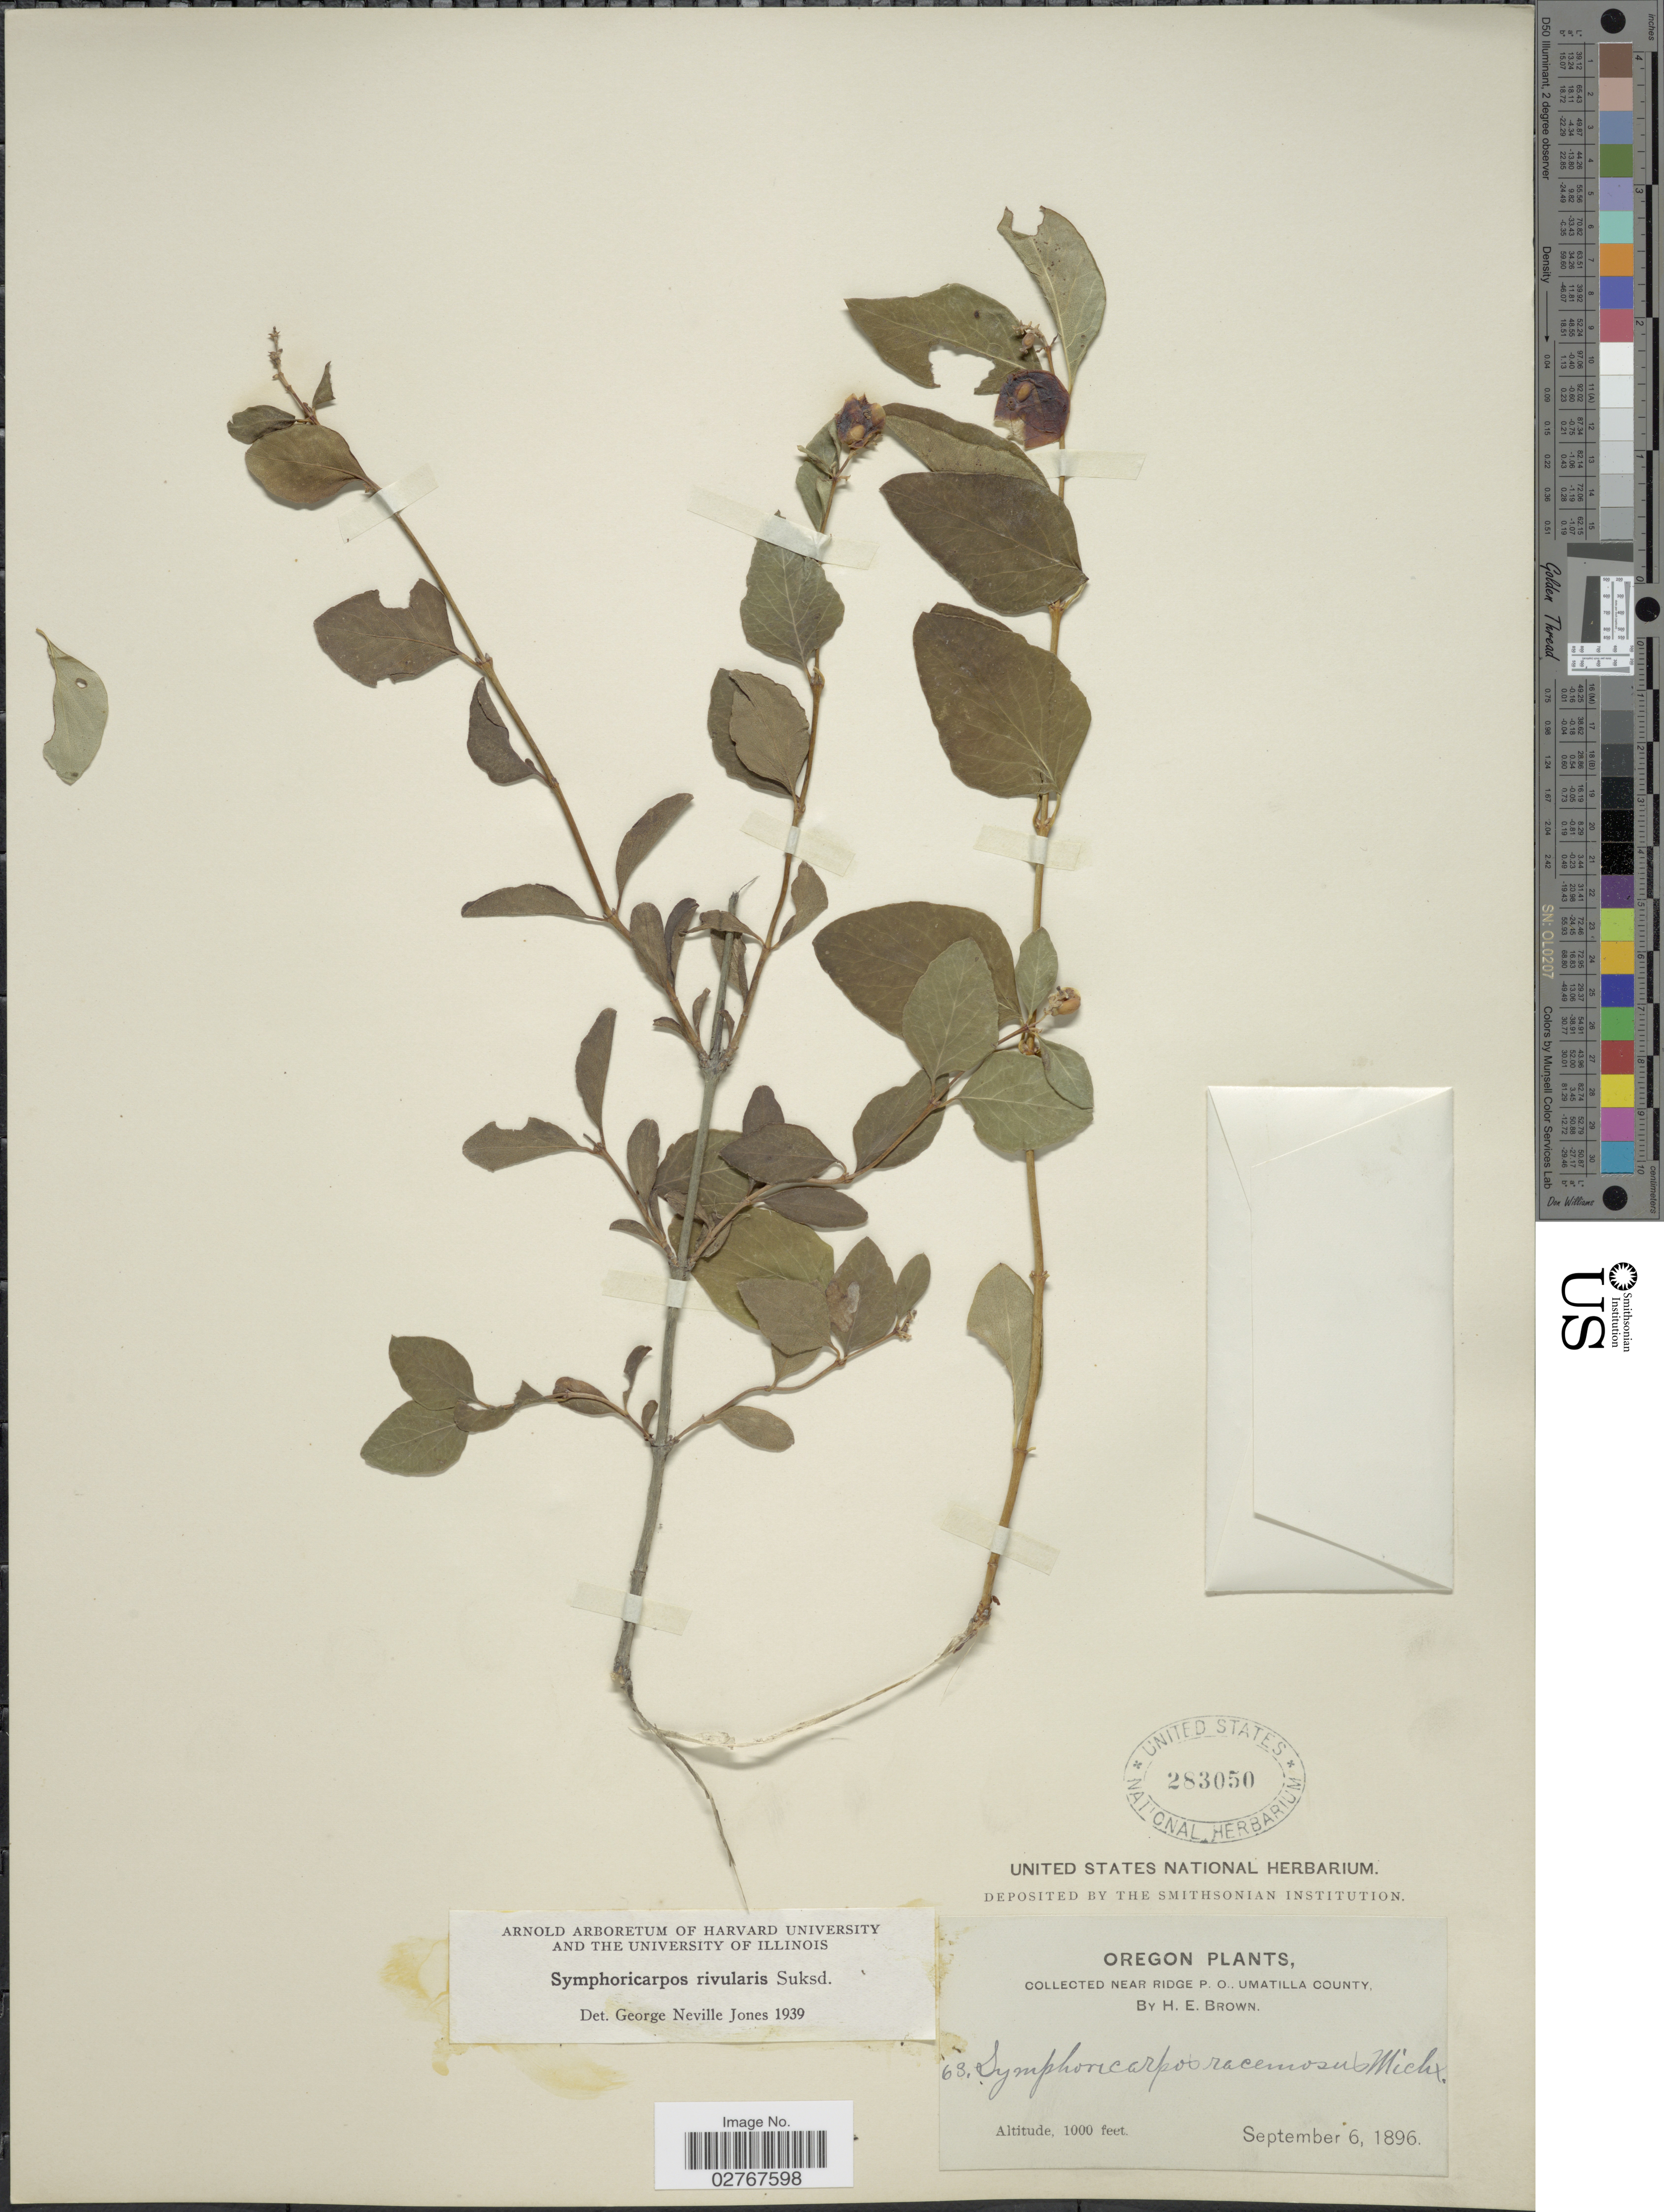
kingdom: Plantae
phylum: Tracheophyta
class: Magnoliopsida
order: Dipsacales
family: Caprifoliaceae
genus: Symphoricarpos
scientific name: Symphoricarpos rivularis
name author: Suksd.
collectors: H. E. Brown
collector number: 63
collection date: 1896-09-06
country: United States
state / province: Oregon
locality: Near ridge P.O., Umatilla County.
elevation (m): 305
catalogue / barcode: US 283050